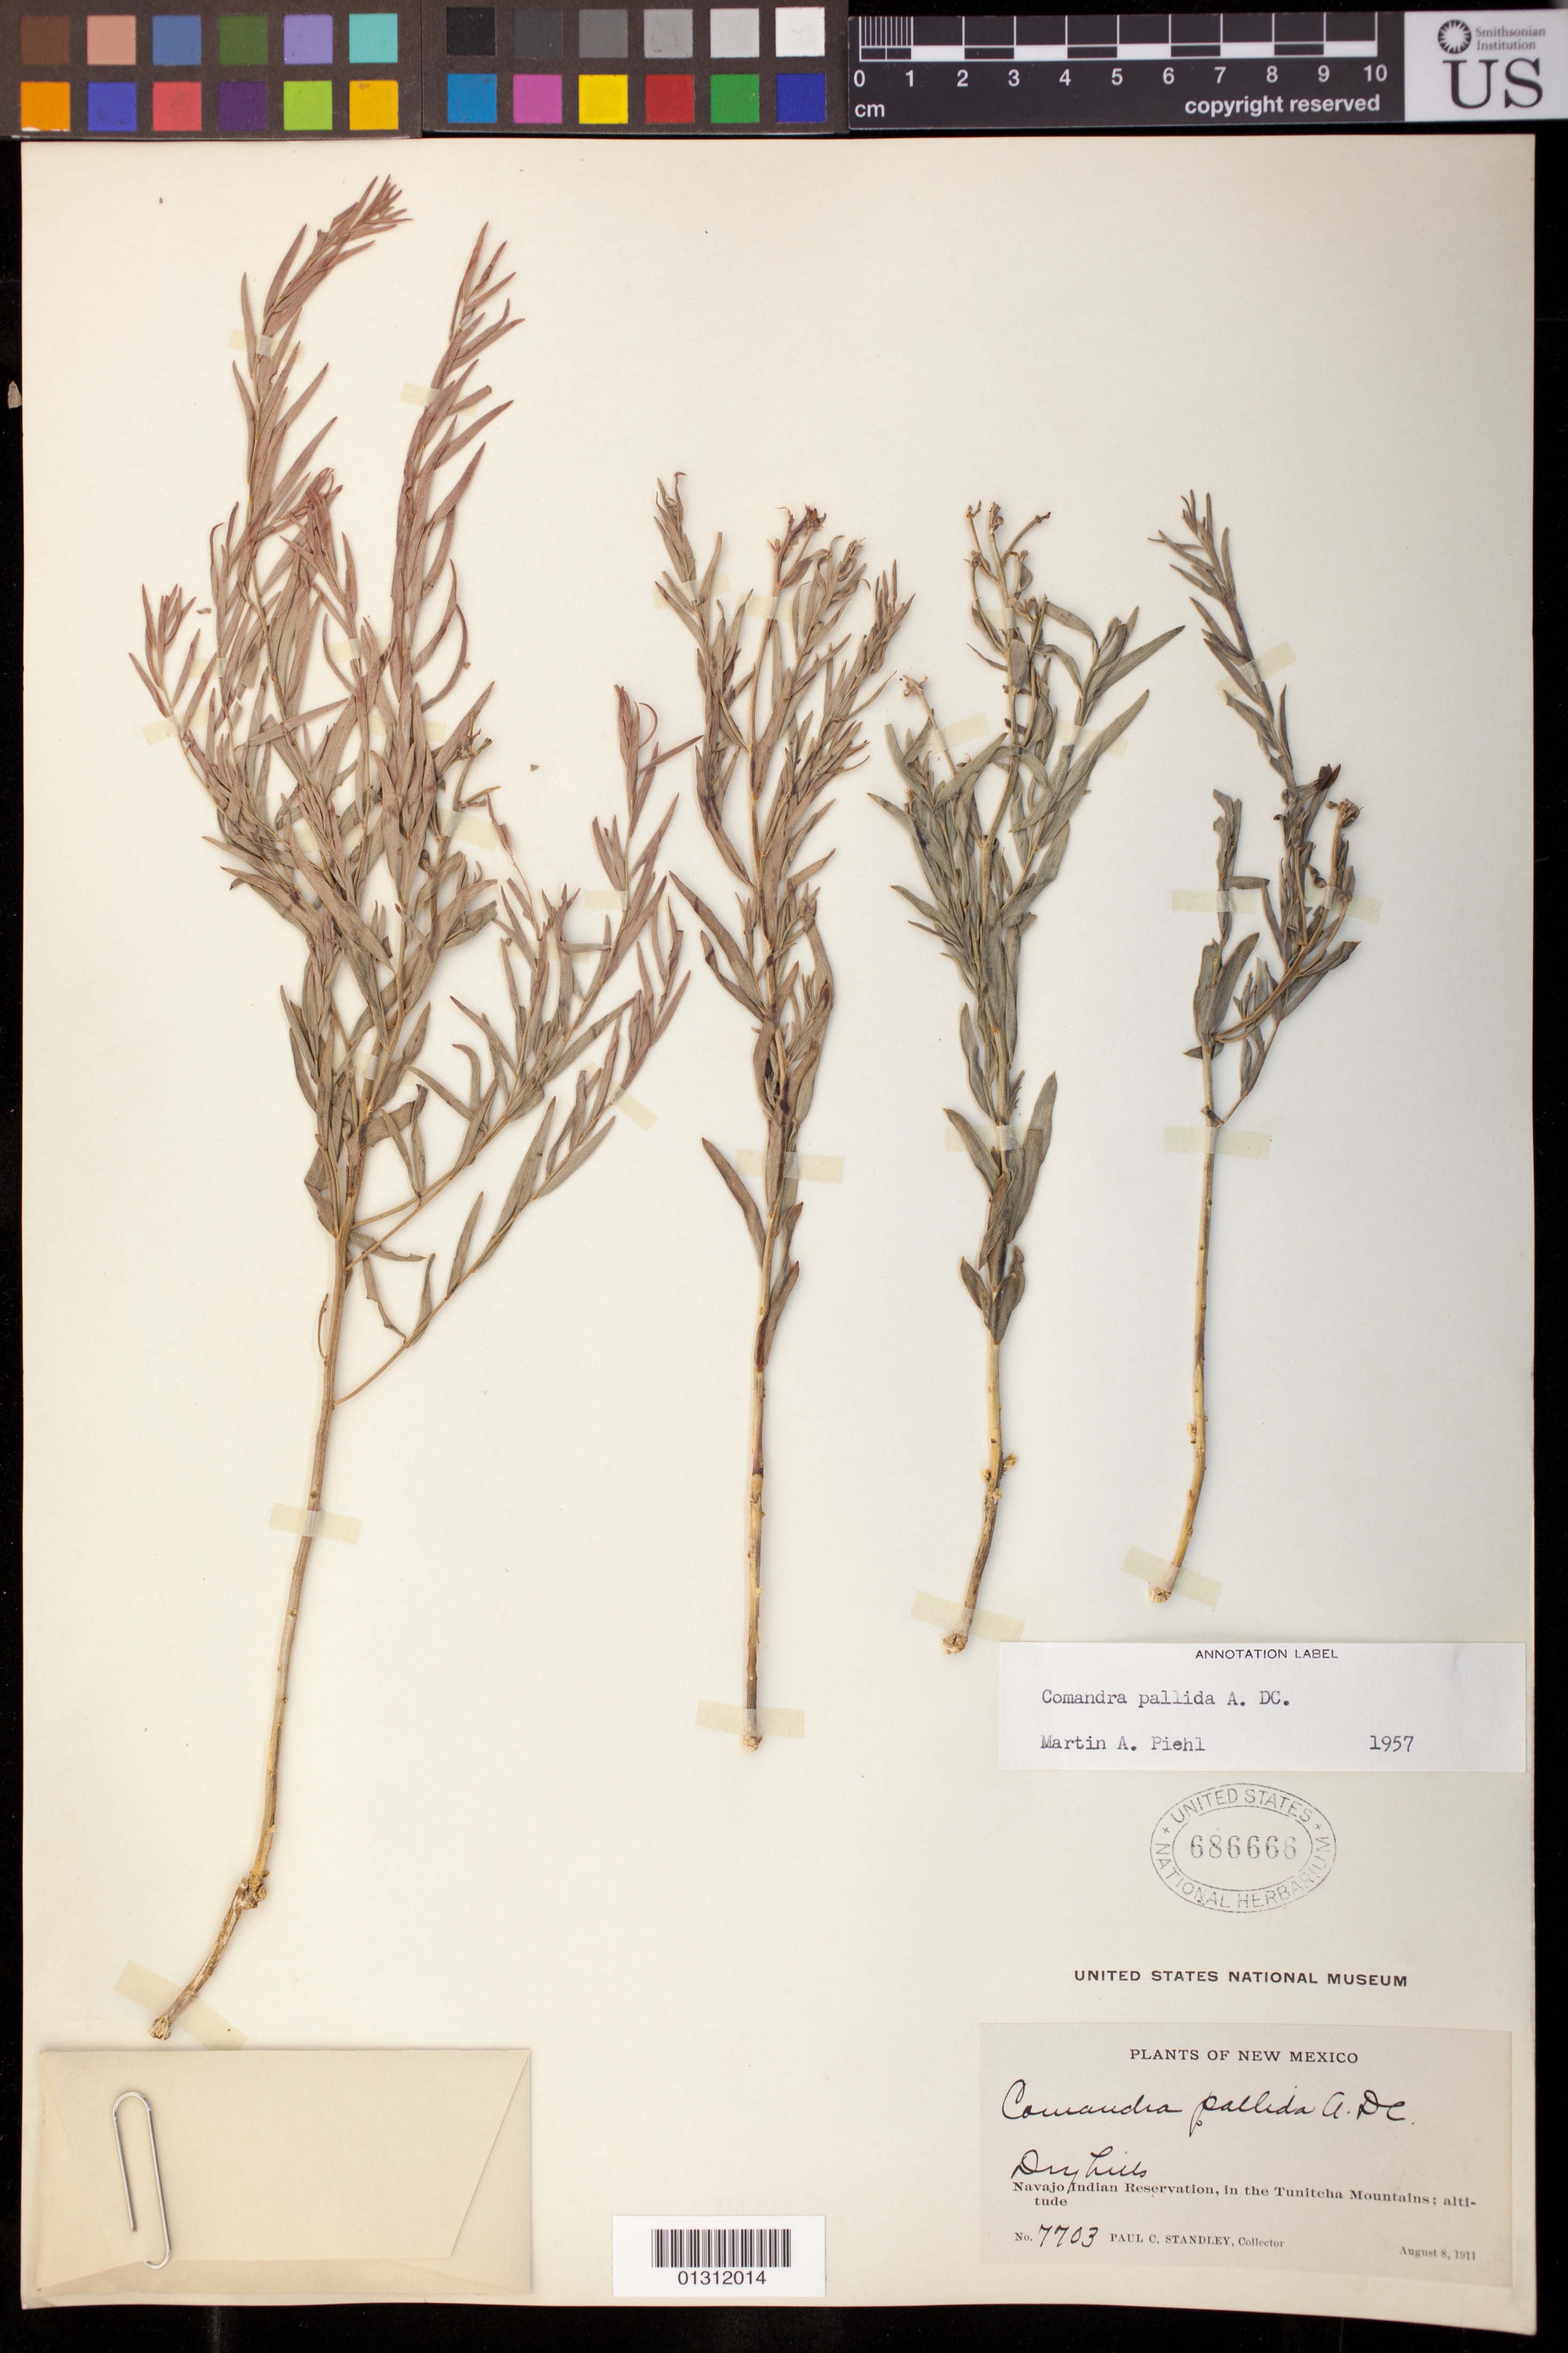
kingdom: Plantae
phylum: Tracheophyta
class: Magnoliopsida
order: Santalales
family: Comandraceae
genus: Comandra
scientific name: Comandra pallida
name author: A. DC.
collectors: P. C. Standley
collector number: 7703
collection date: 1911-08-08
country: United States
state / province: New Mexico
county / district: San Juan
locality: Dry hills Navaho Indian Reservation in the Tunitcha Mountains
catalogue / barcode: US 686666